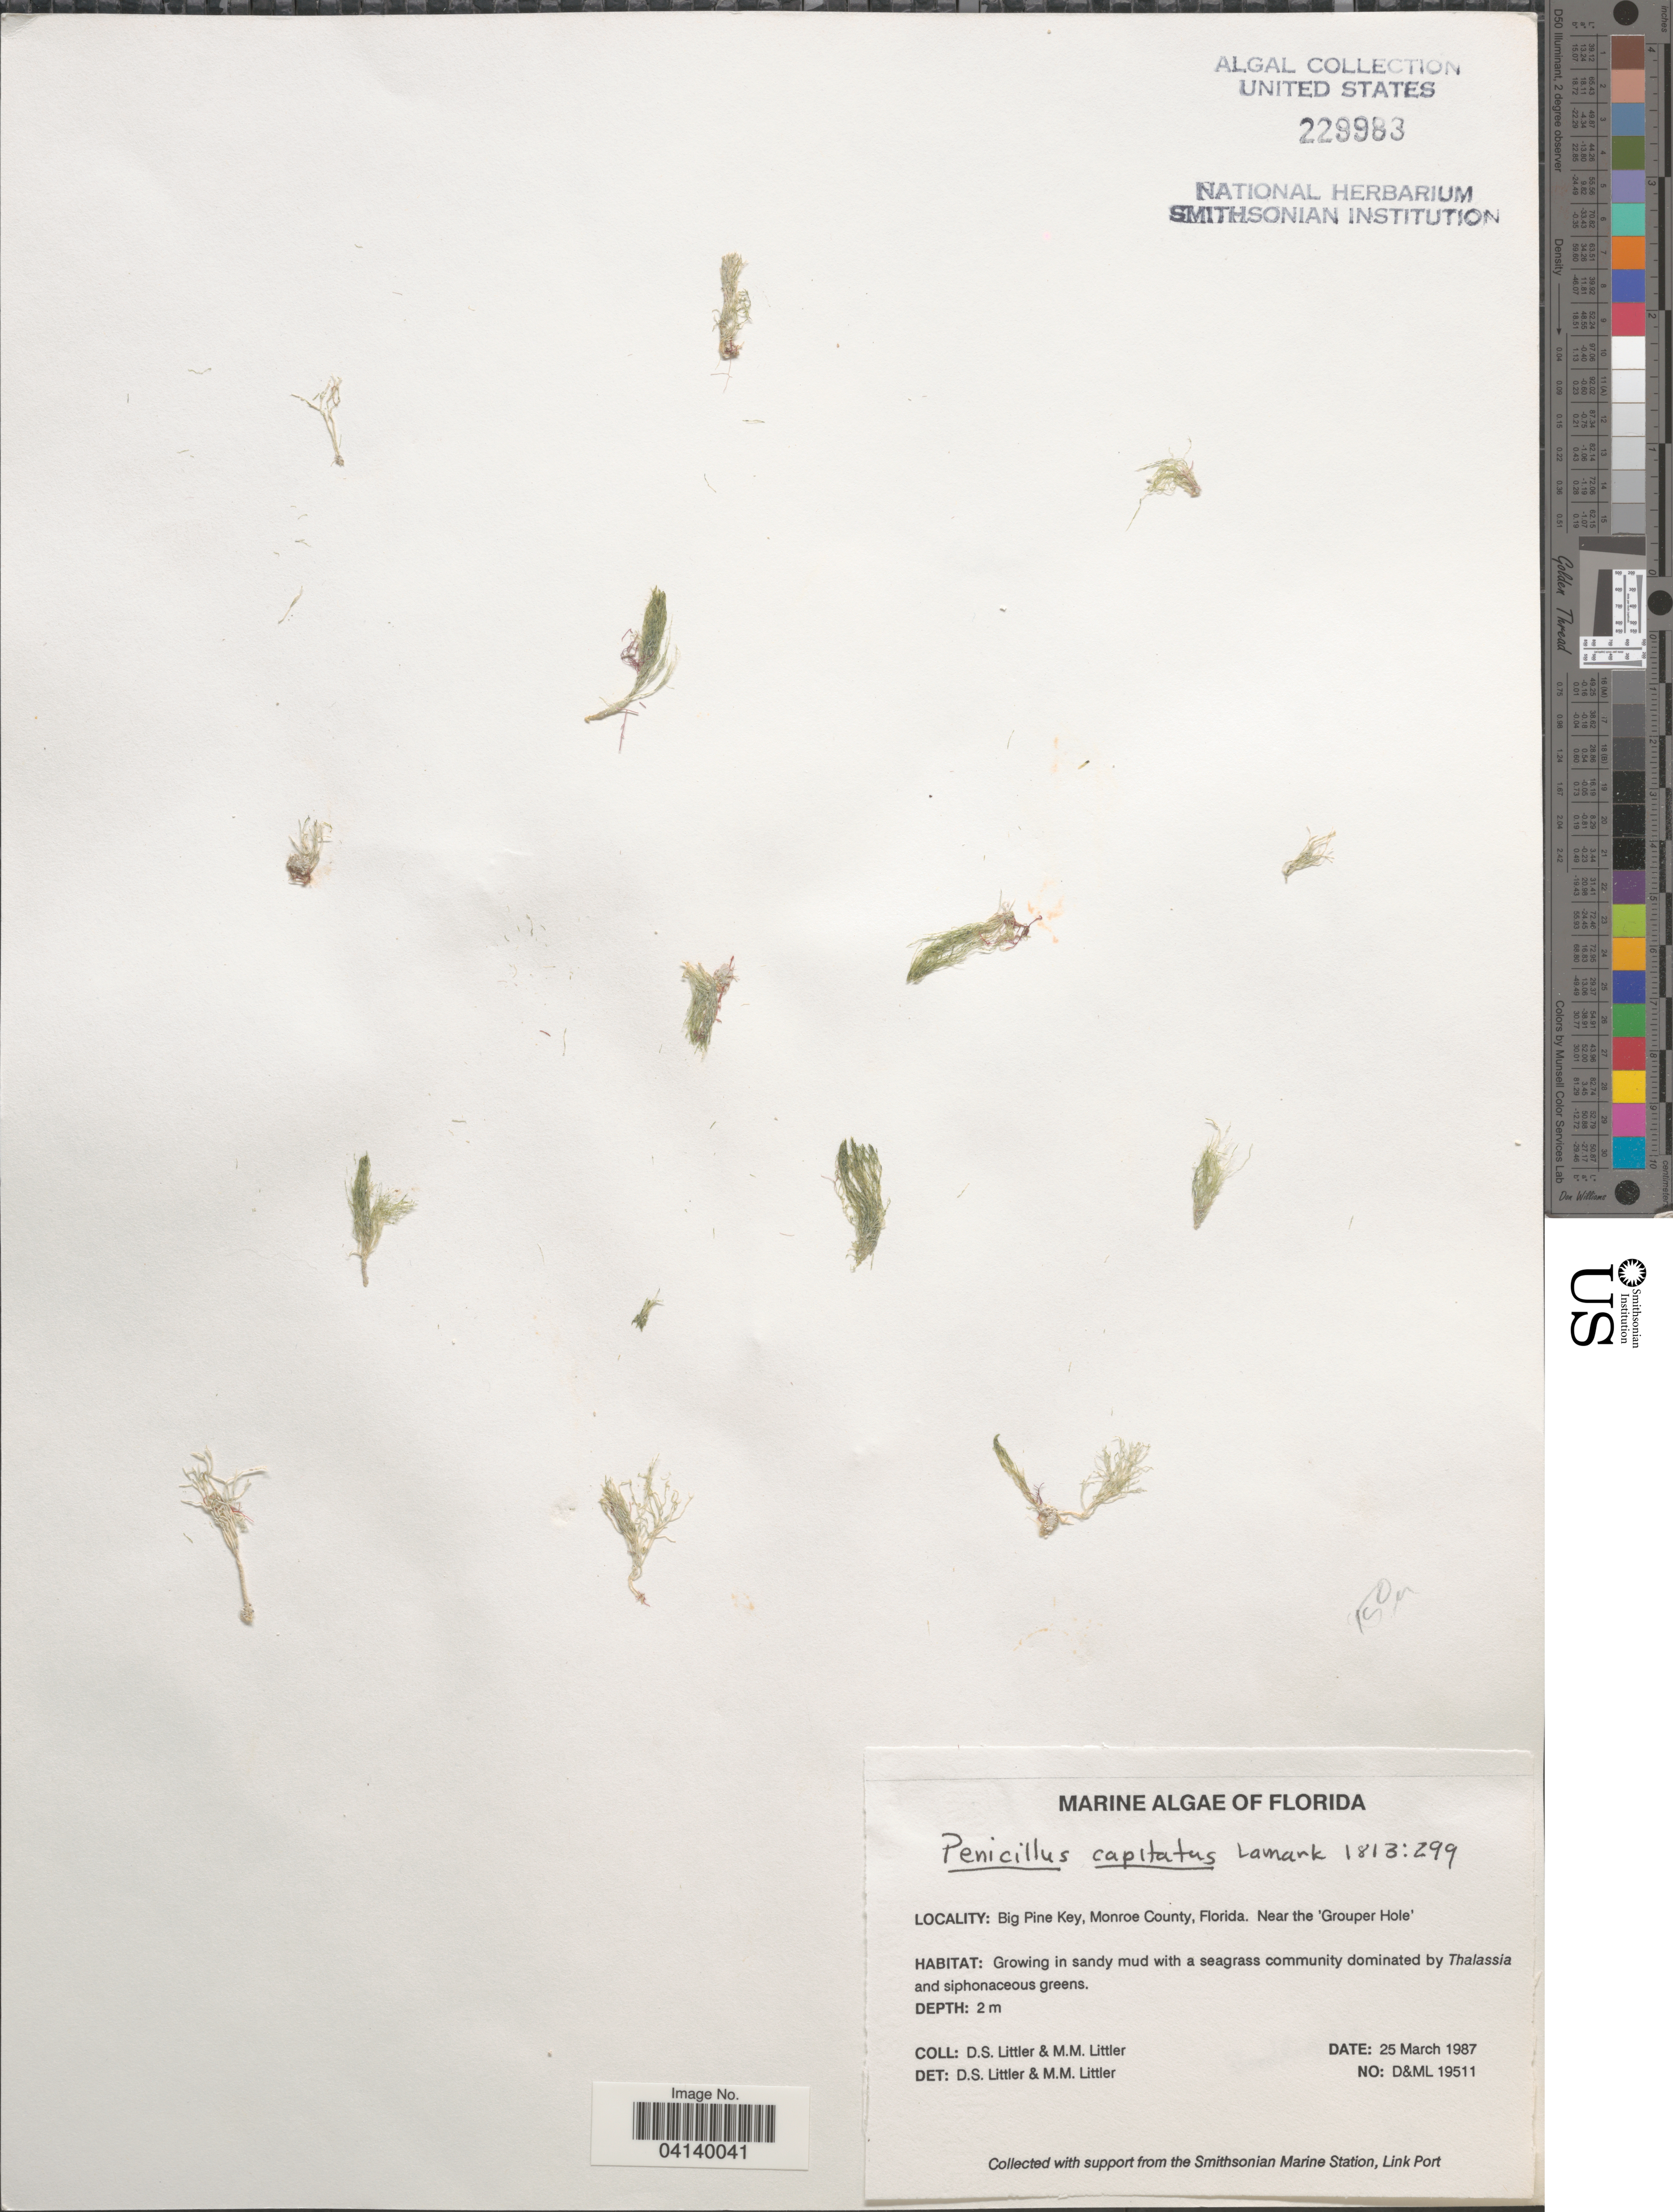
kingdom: Plantae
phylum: Chlorophyta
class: Ulvophyceae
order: Bryopsidales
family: Udoteaceae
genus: Penicillus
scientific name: Penicillus capitatus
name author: Lam.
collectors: D. S. Littler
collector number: D&ML19511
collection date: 1987-03-25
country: United States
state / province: Florida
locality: Big Pine Key, Monroe County. Near the 'Grouper Hole'.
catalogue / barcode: US 229983